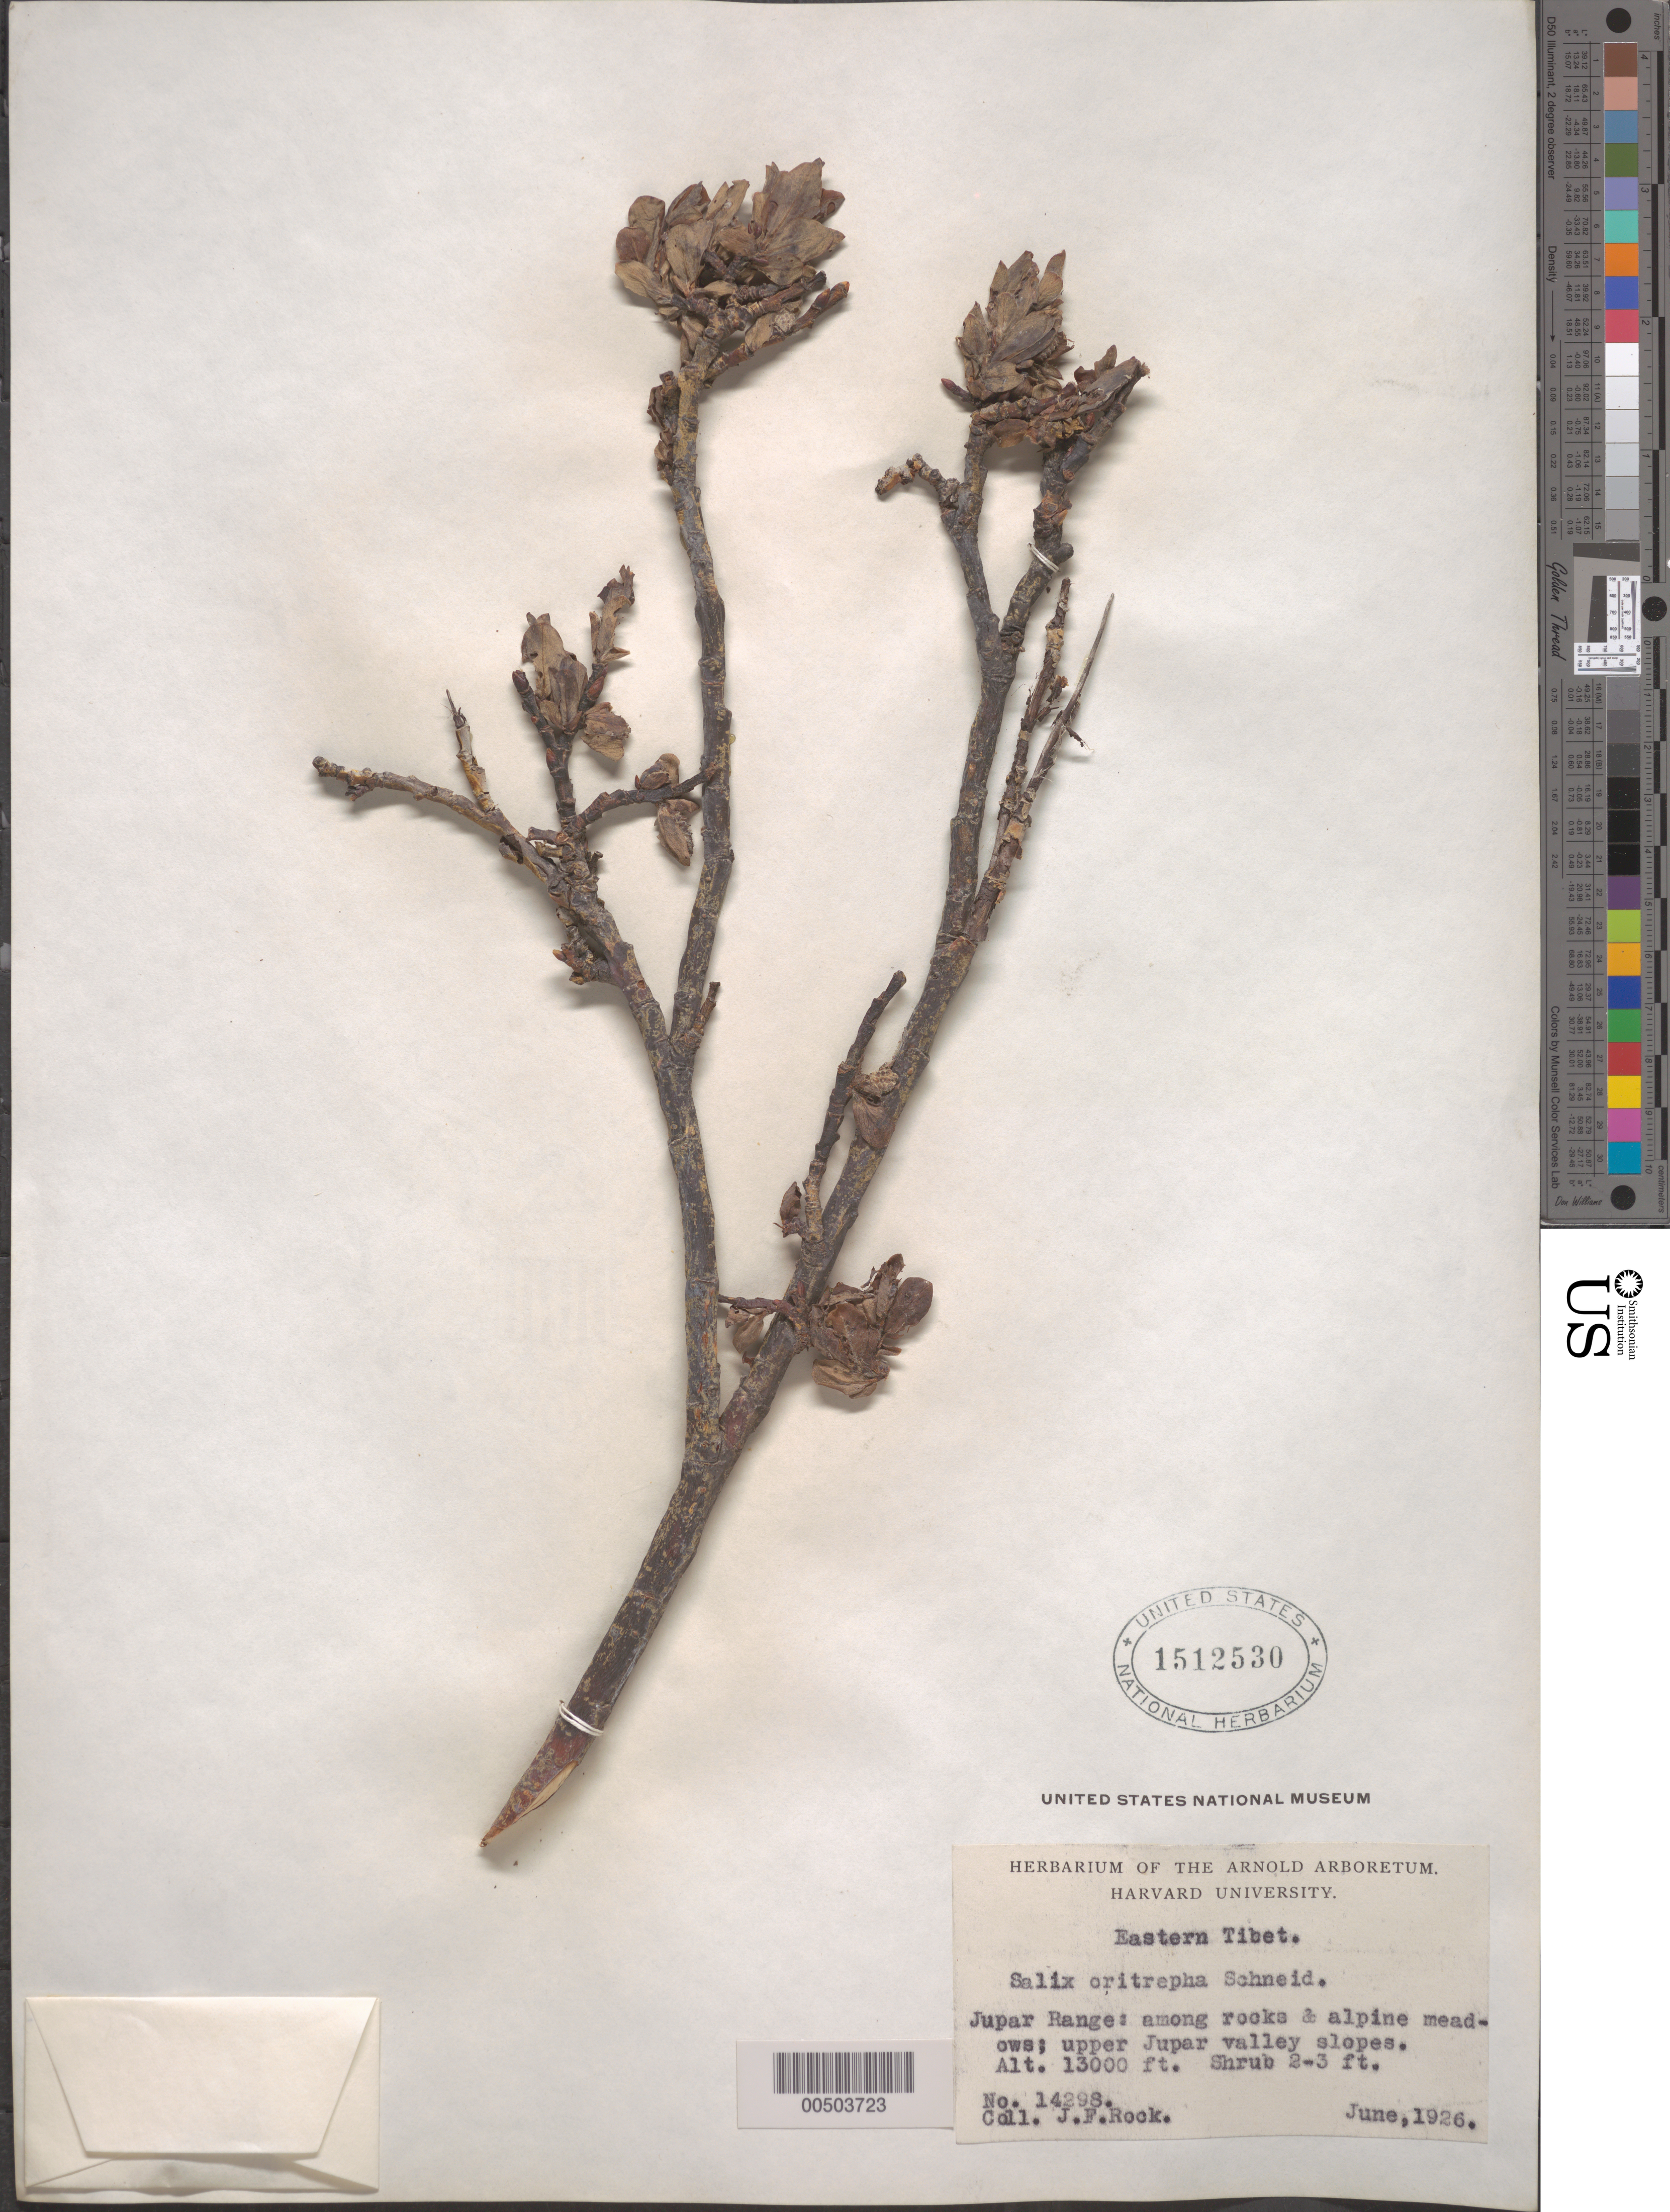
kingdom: Plantae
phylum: Tracheophyta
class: Magnoliopsida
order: Malpighiales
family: Salicaceae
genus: Salix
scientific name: Salix oritrepha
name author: C.K. Schneid.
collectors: J. F. Rock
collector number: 14298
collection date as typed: Jun 1926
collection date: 1926-06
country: China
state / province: Xizang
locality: Jupar Range: among rocks & alpine meadows; upper Jupar valley slopesEastern Tibet.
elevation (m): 3962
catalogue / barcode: US 1512530